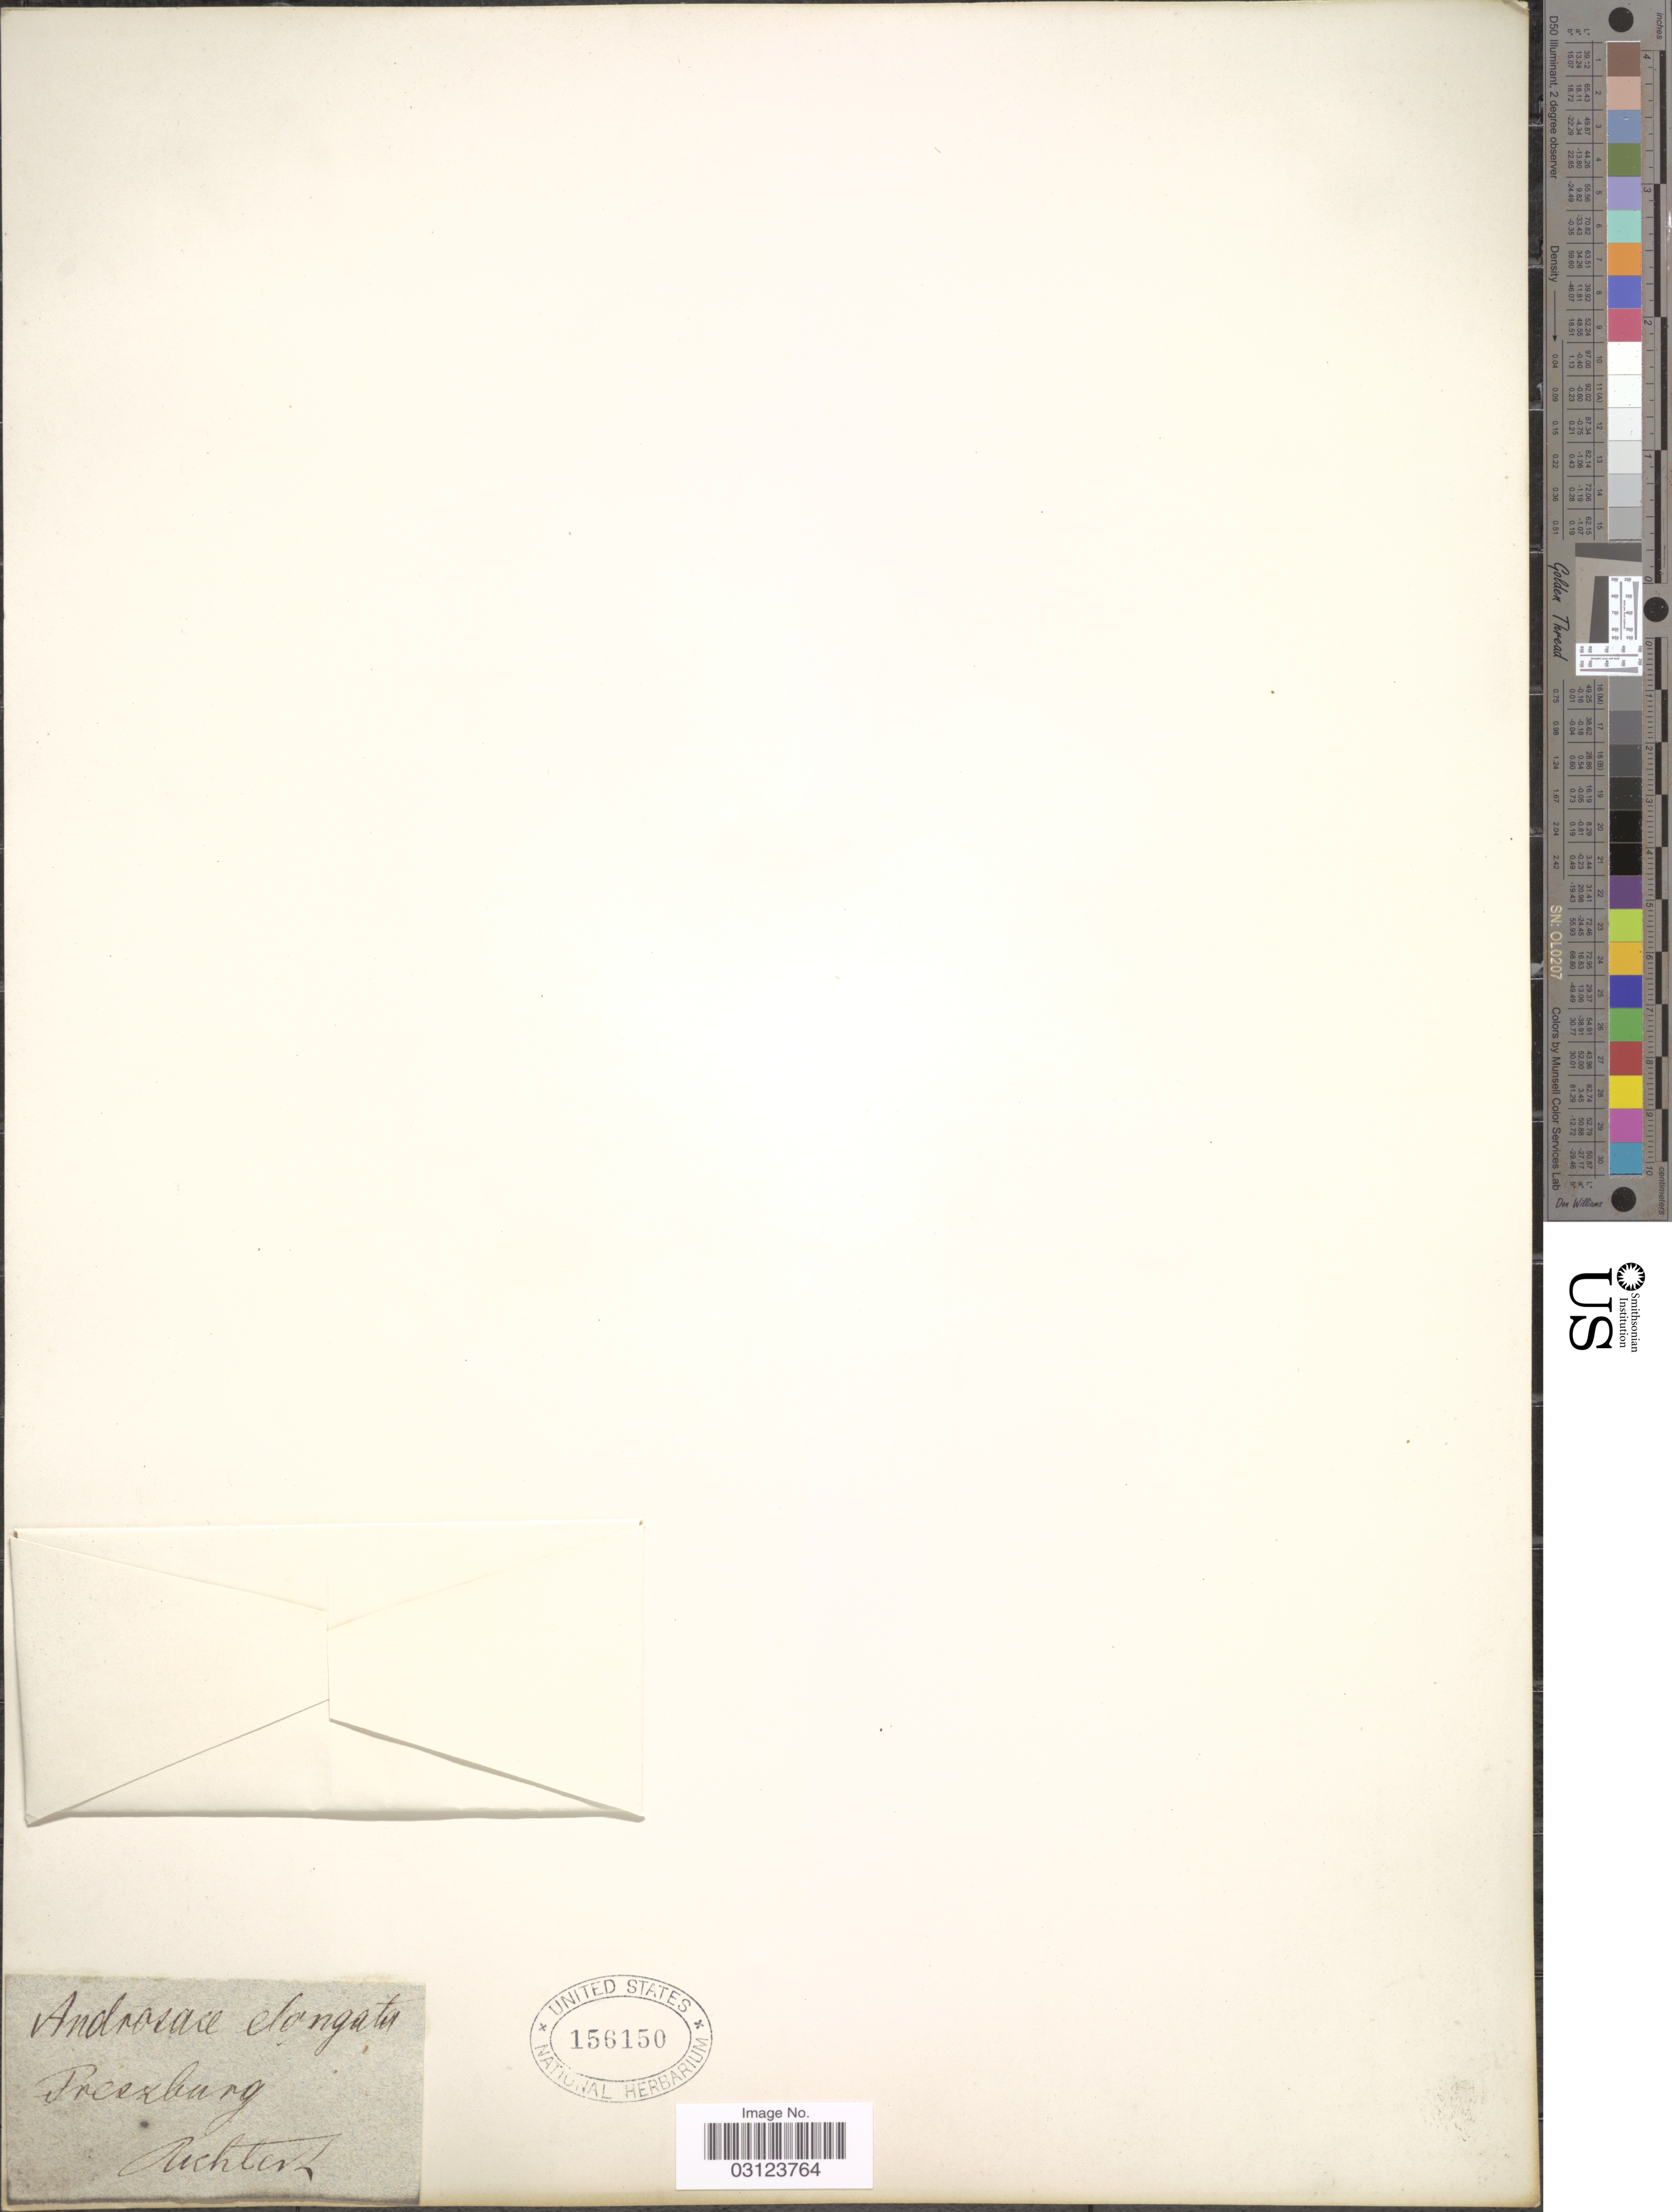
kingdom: Plantae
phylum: Tracheophyta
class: Magnoliopsida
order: Ericales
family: Primulaceae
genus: Androsace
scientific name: Androsace elongata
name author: L.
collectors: Rechter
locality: Preszburg [interpreted].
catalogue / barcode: US 156150